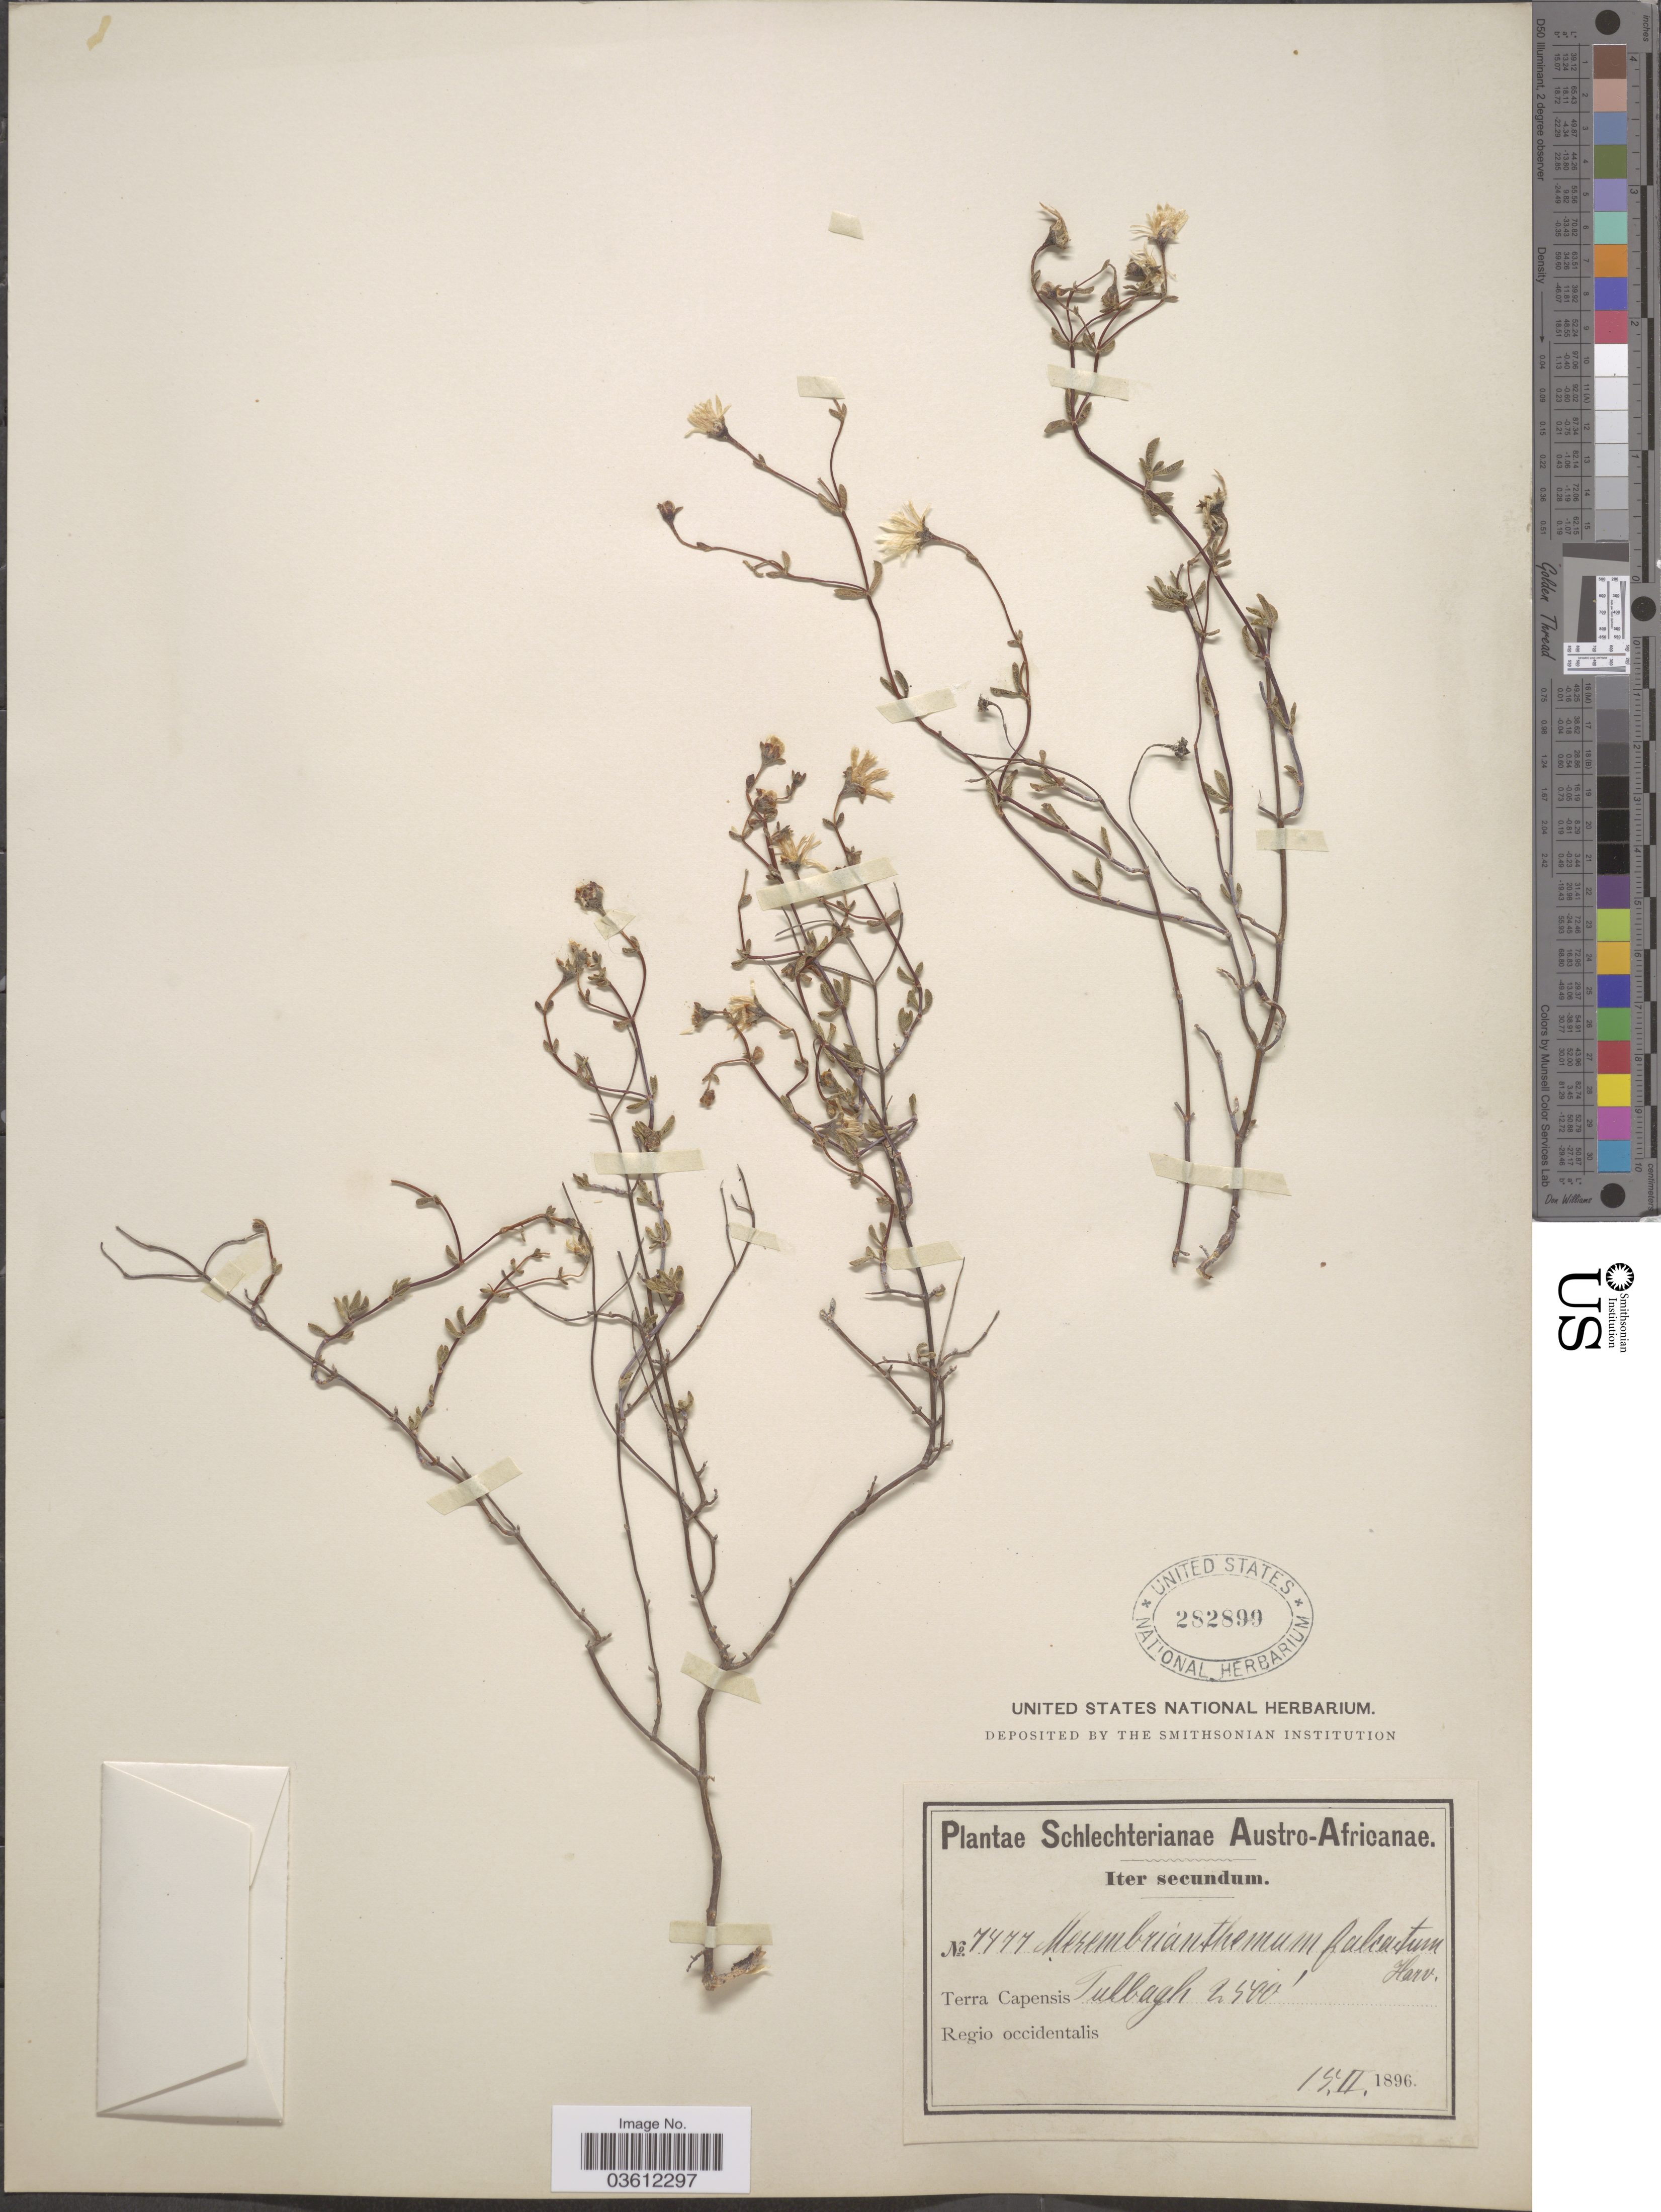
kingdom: Plantae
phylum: Tracheophyta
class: Magnoliopsida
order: Caryophyllales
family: Aizoaceae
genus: Mesembryanthemum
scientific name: Mesembryanthemum tulbaghense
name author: A. Berger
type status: Isosyntype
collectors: Schlechter, --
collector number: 7477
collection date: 1896-02-15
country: South Africa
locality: Austro-Africanae. Terra Capensis. Regio occidentalis. Tulbagh.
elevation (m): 762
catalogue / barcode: US 282899